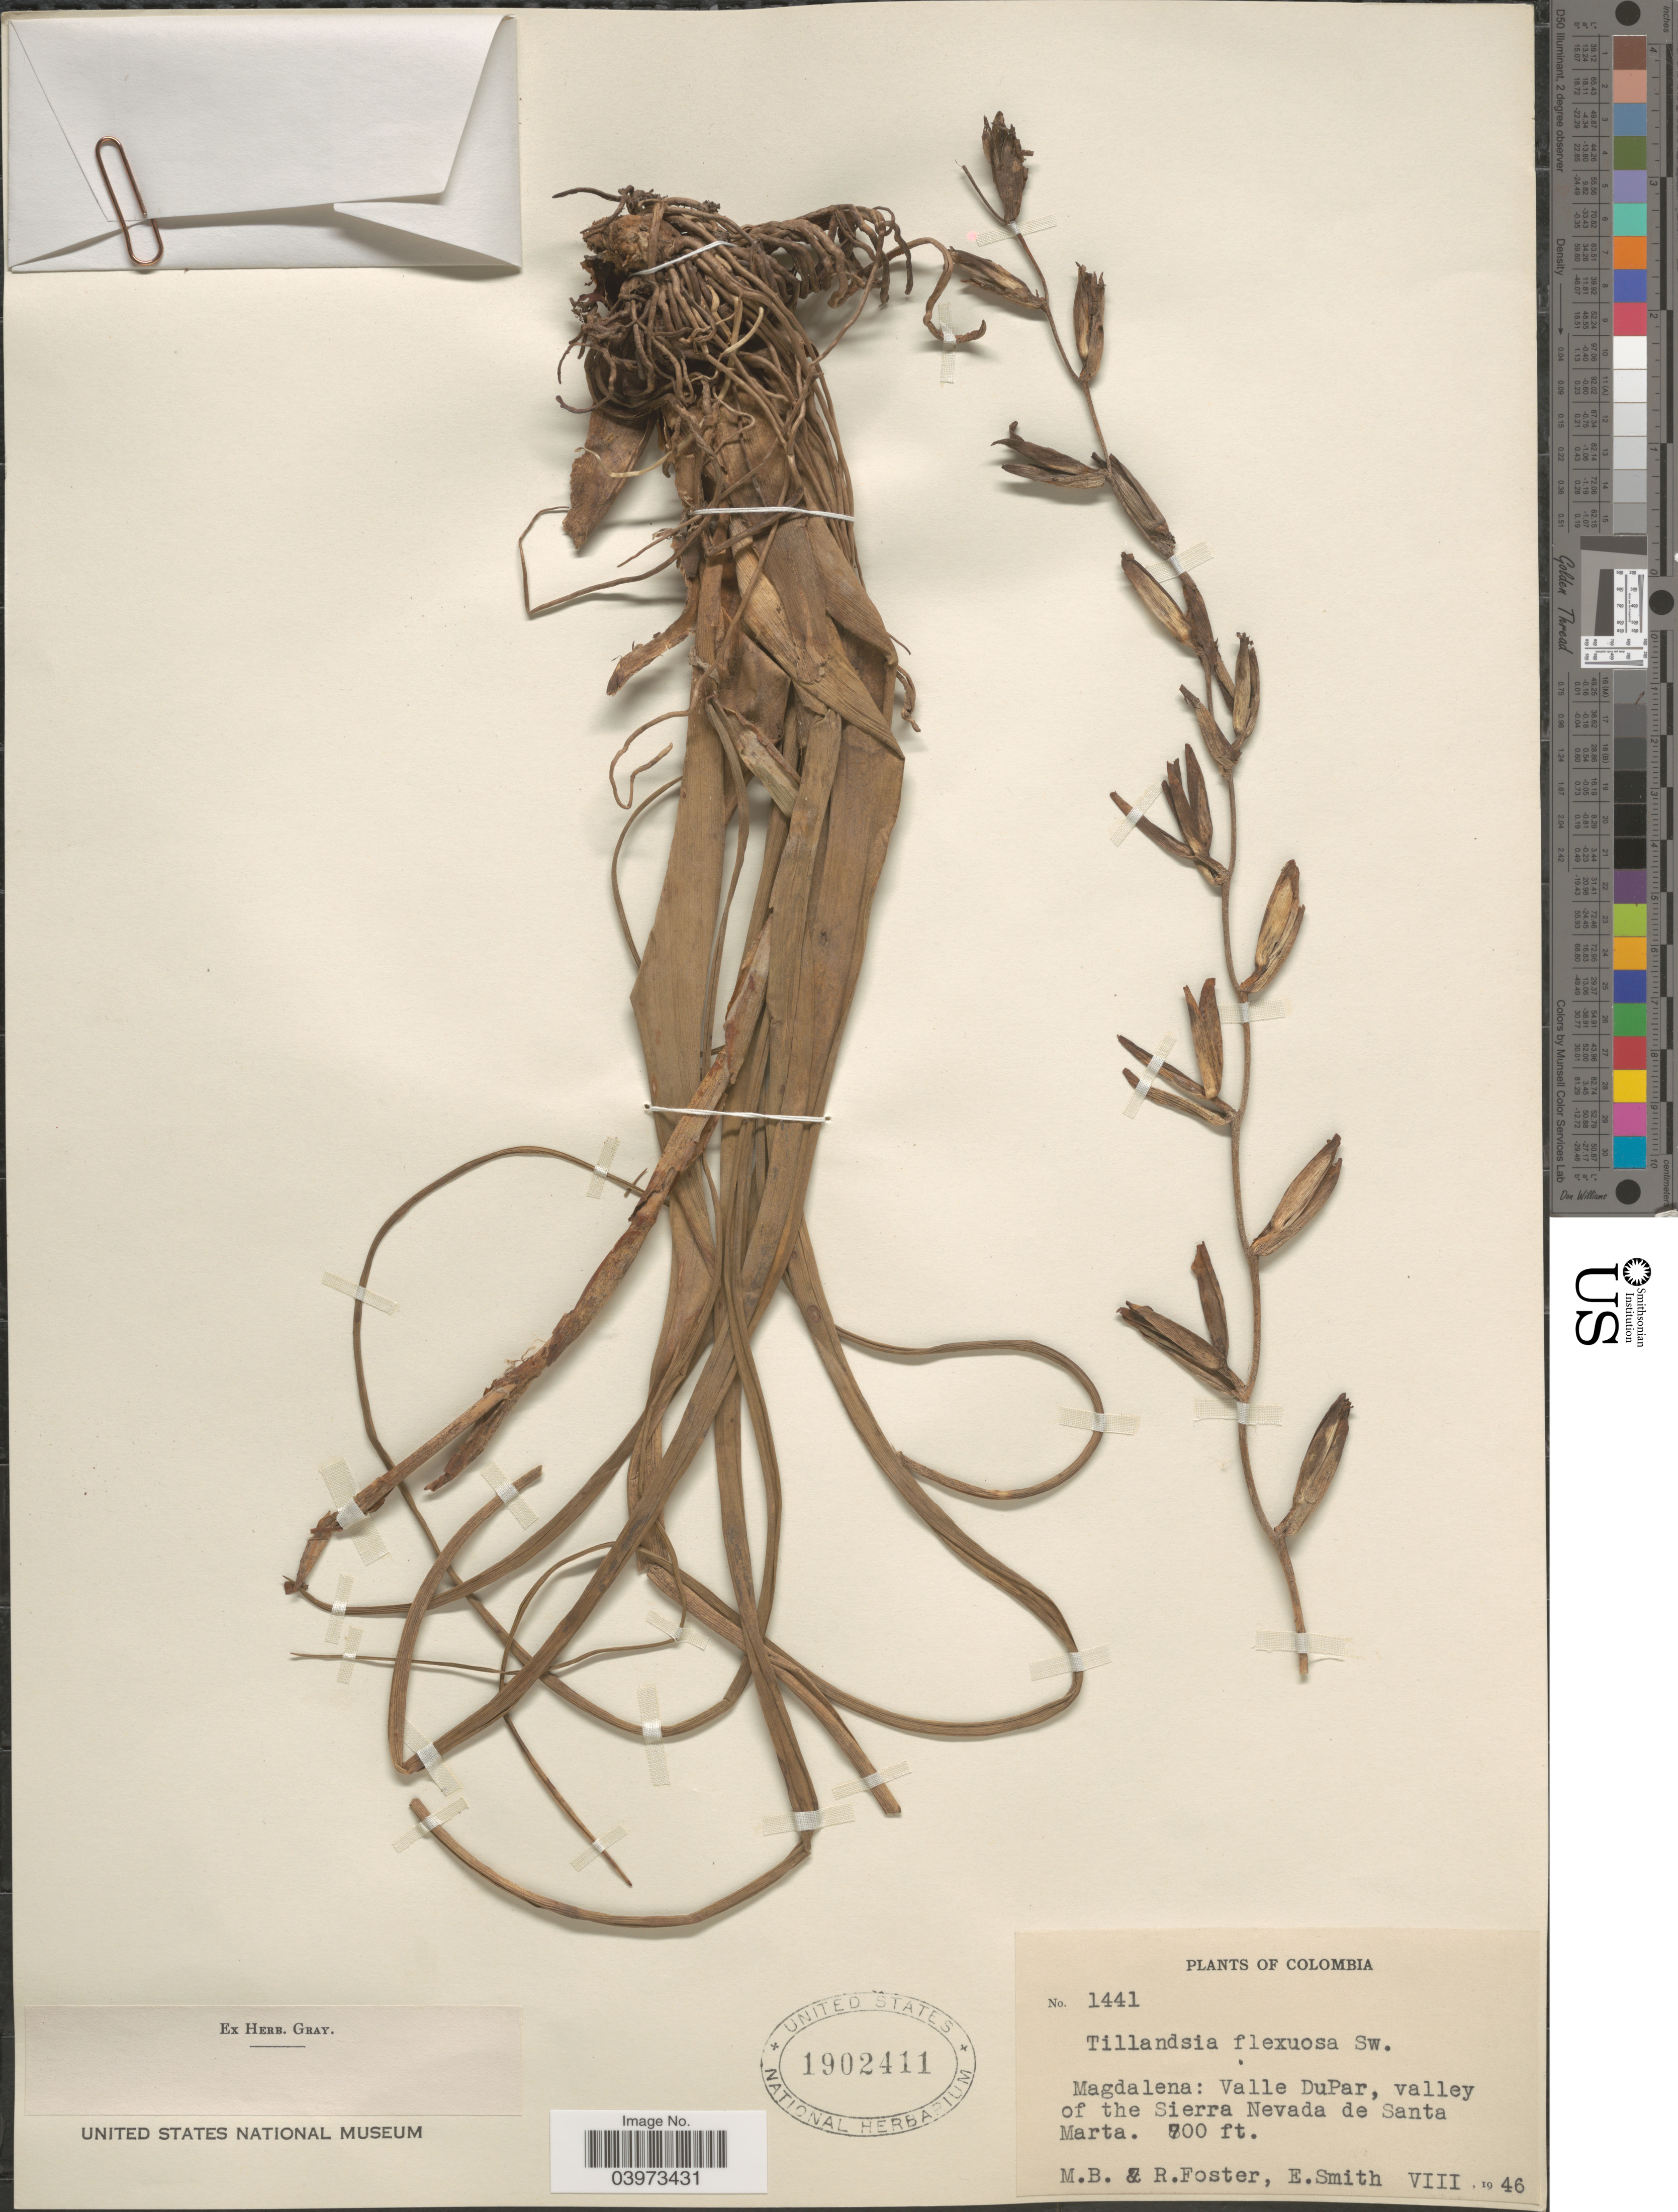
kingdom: Plantae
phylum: Tracheophyta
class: Liliopsida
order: Poales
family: Bromeliaceae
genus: Tillandsia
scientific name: Tillandsia flexuosa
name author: Sw.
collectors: M. B. Foster, R. Foster & E. Smith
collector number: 1441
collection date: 1946-08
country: Colombia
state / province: Magdalena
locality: Valle DuPar, valley of the Sierra Nevada de Santa Marta.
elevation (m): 213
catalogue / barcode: US 1902411